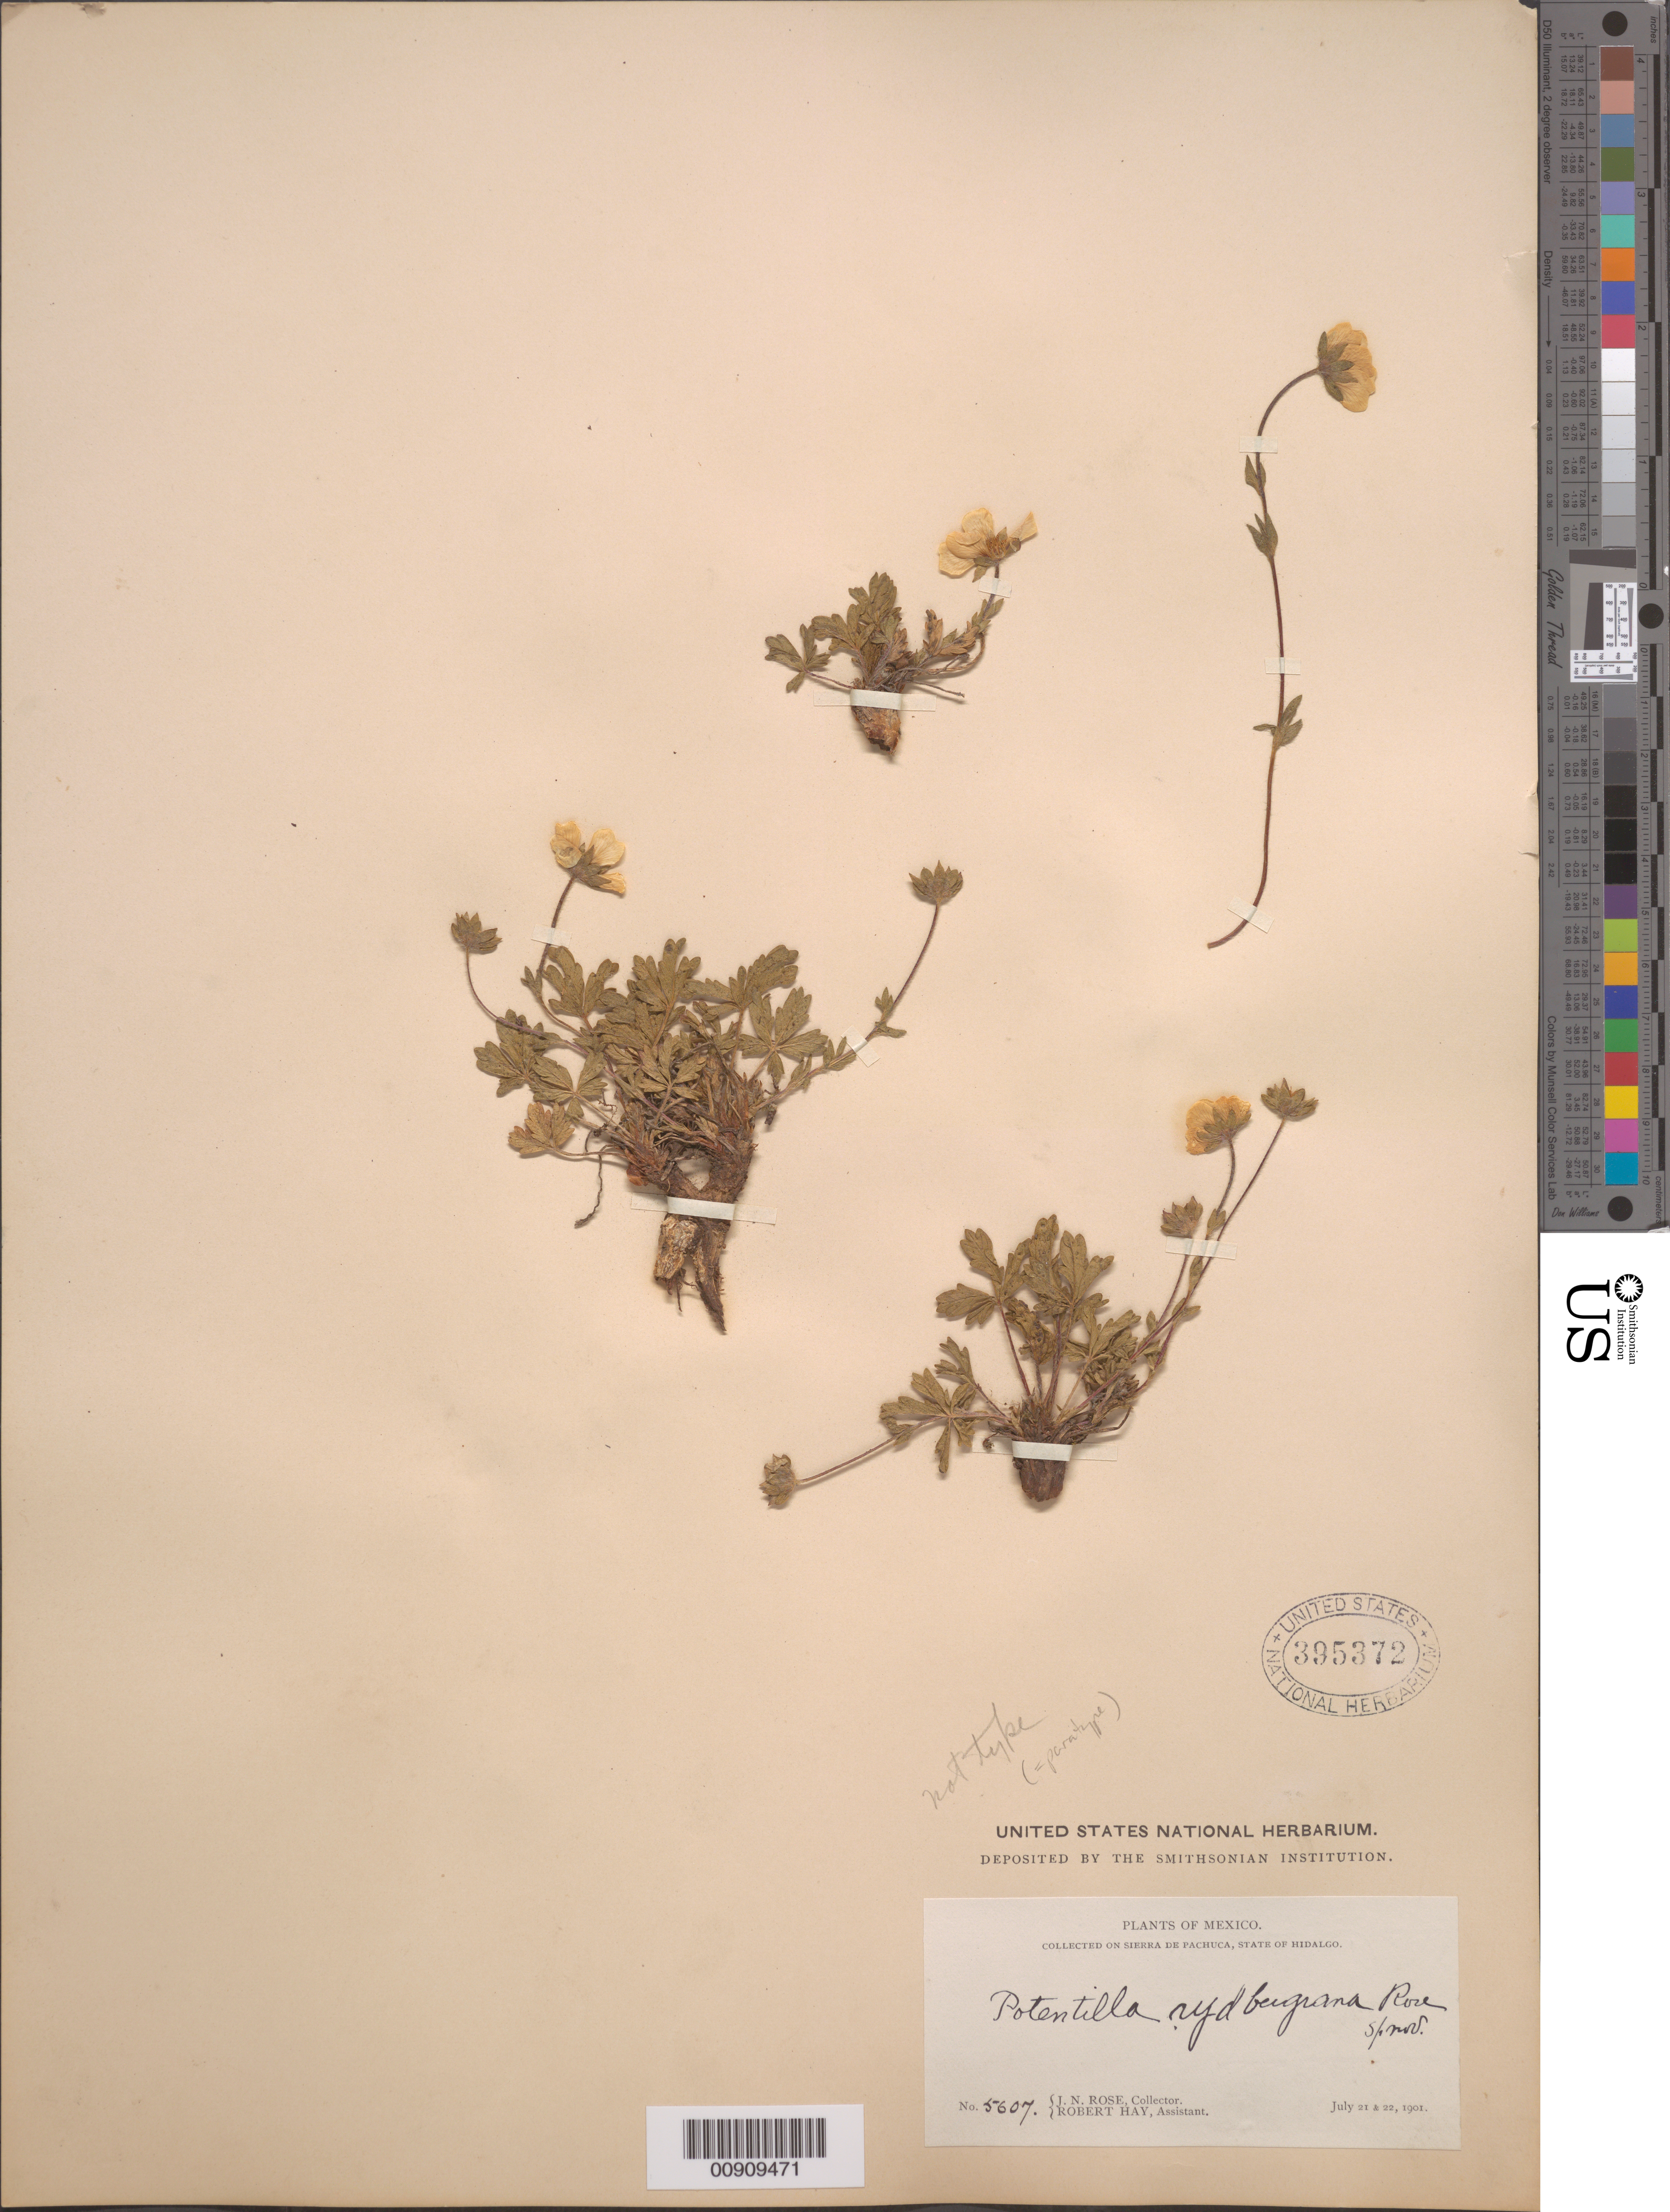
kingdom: Plantae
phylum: Tracheophyta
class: Magnoliopsida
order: Rosales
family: Rosaceae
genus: Potentilla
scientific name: Potentilla rydbergiana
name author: Rose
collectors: J. N. Rose & R. Hay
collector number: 5607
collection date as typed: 21 Jul 1901 to 22 Jul 1901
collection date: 1901-07-21/1901-07-22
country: Mexico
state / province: Hidalgo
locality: Sierra de Pachuca, State of Hidalgo.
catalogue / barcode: US 395372